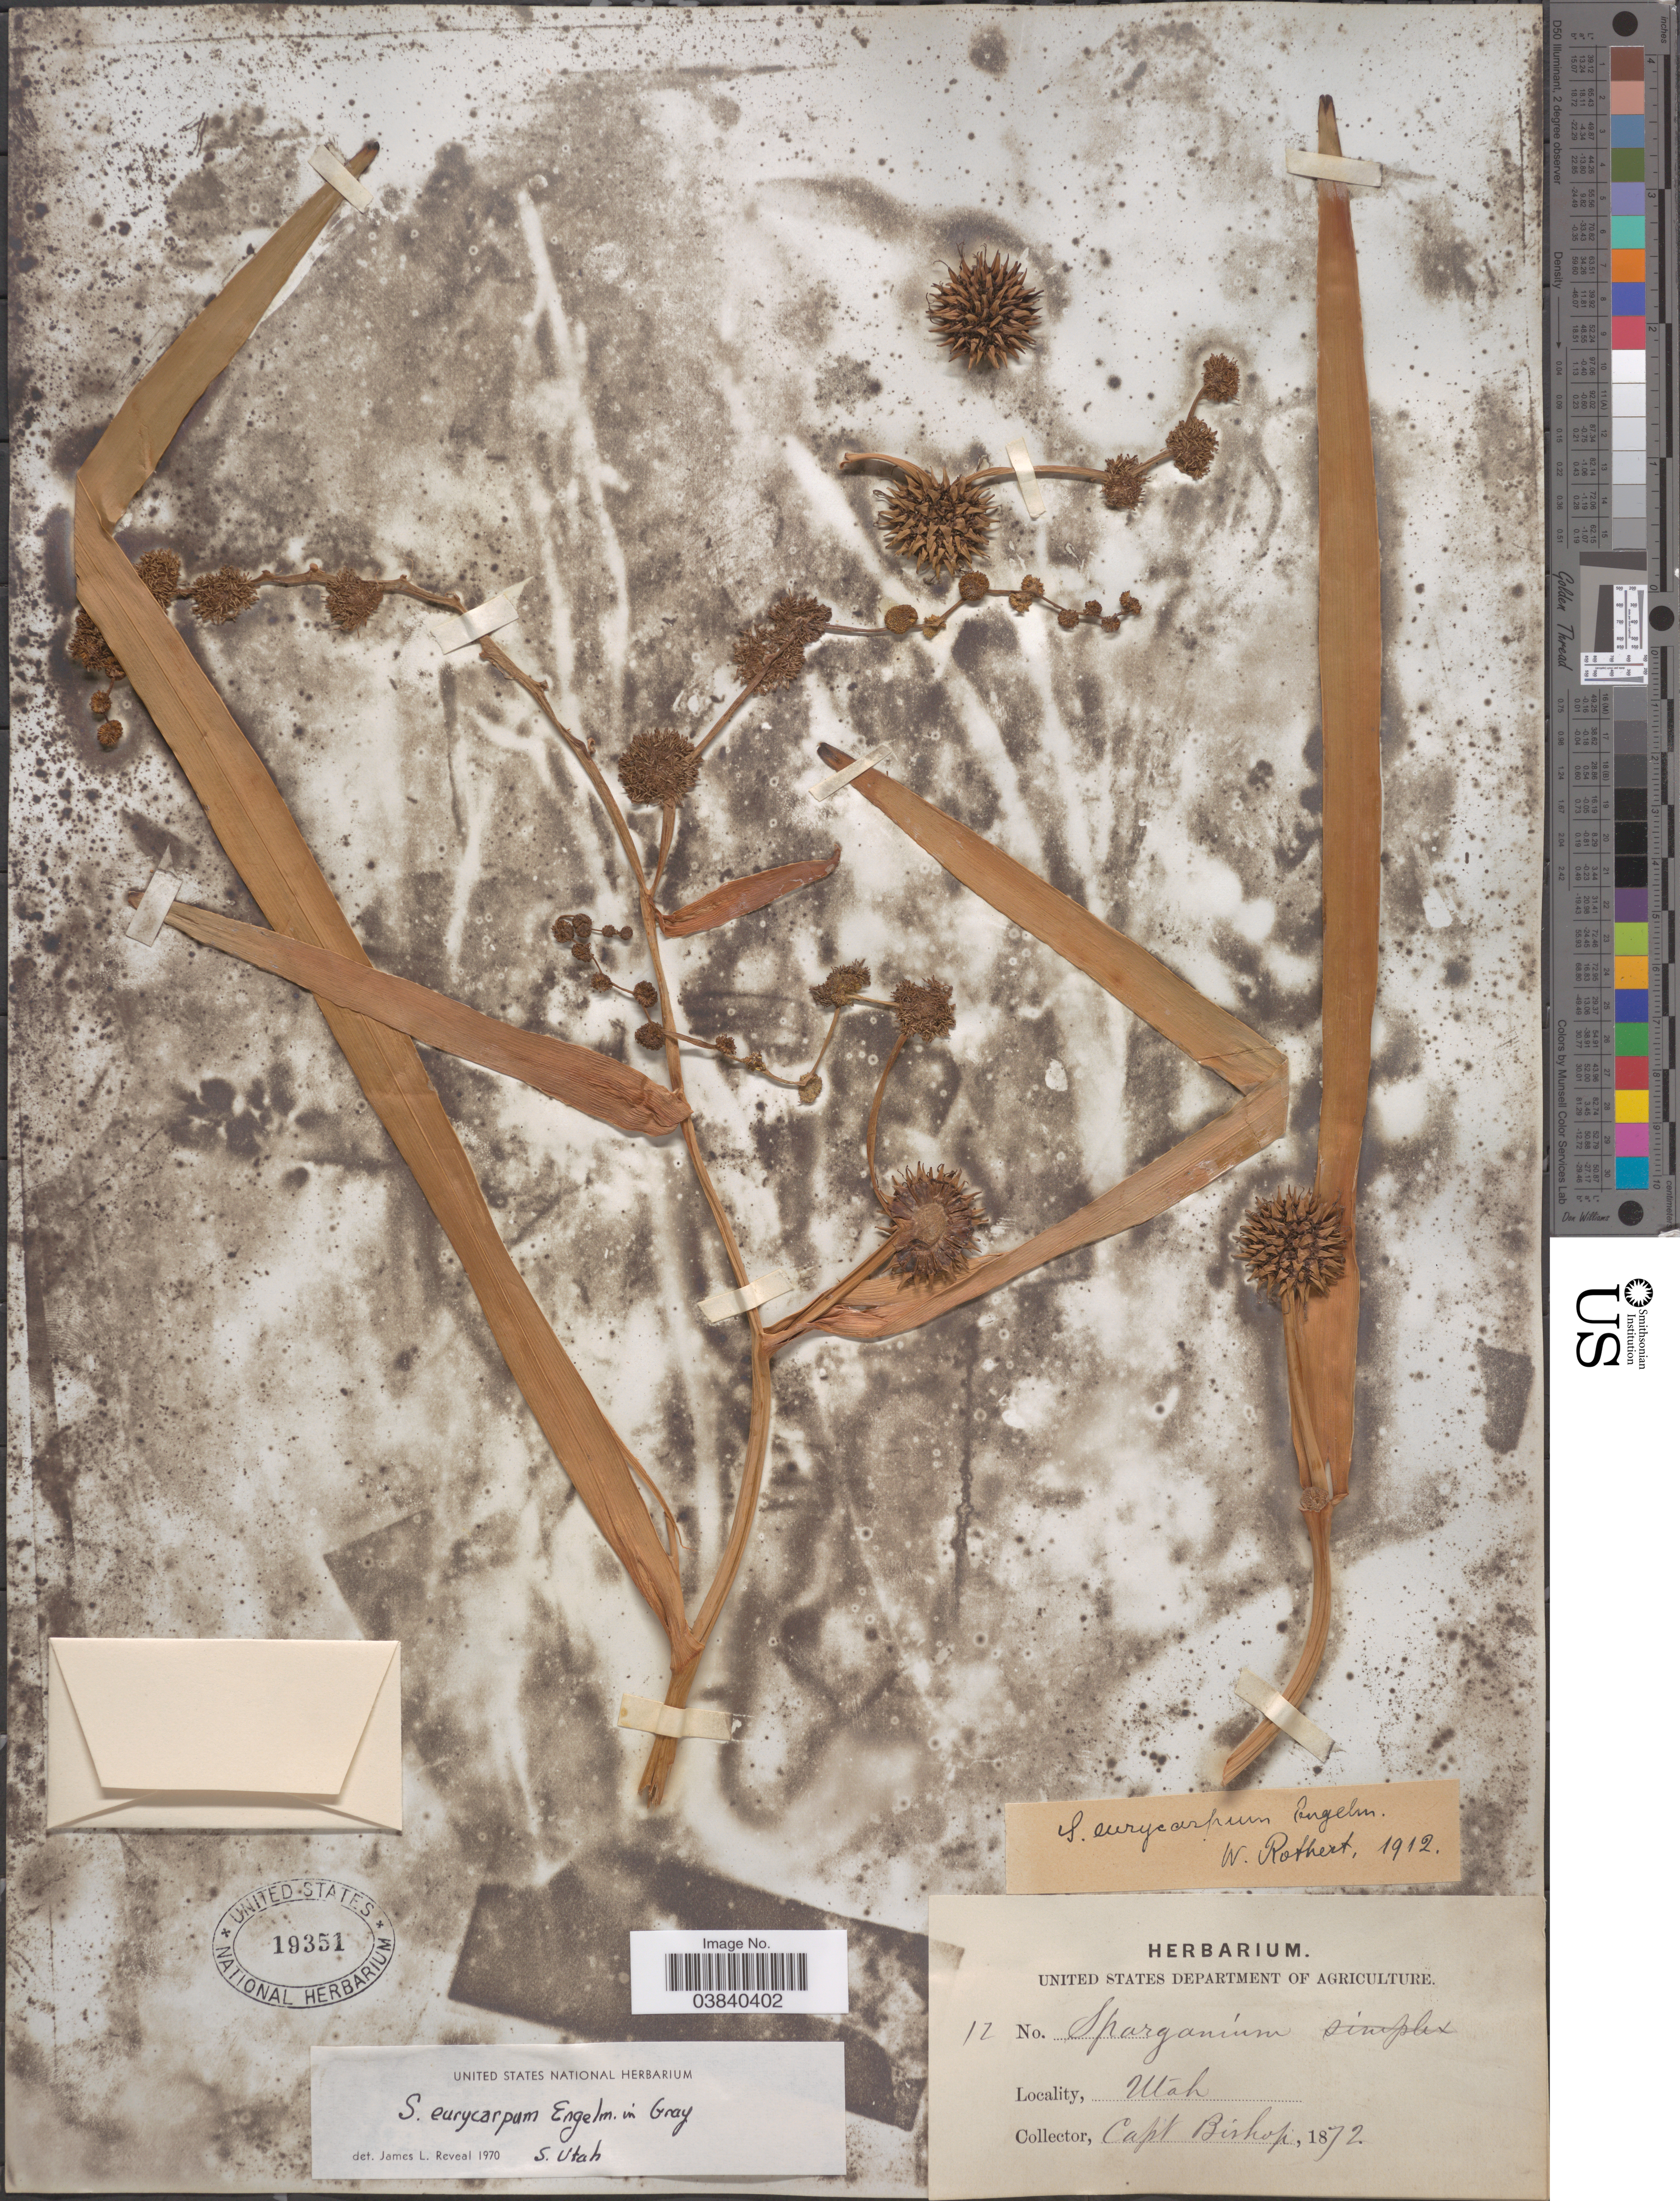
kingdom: Plantae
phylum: Tracheophyta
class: Liliopsida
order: Poales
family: Typhaceae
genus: Sparganium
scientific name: Sparganium eurycarpum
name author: Engelm.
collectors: F. M. Bishop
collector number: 12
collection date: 1872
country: United States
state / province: Utah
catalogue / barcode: US 19351